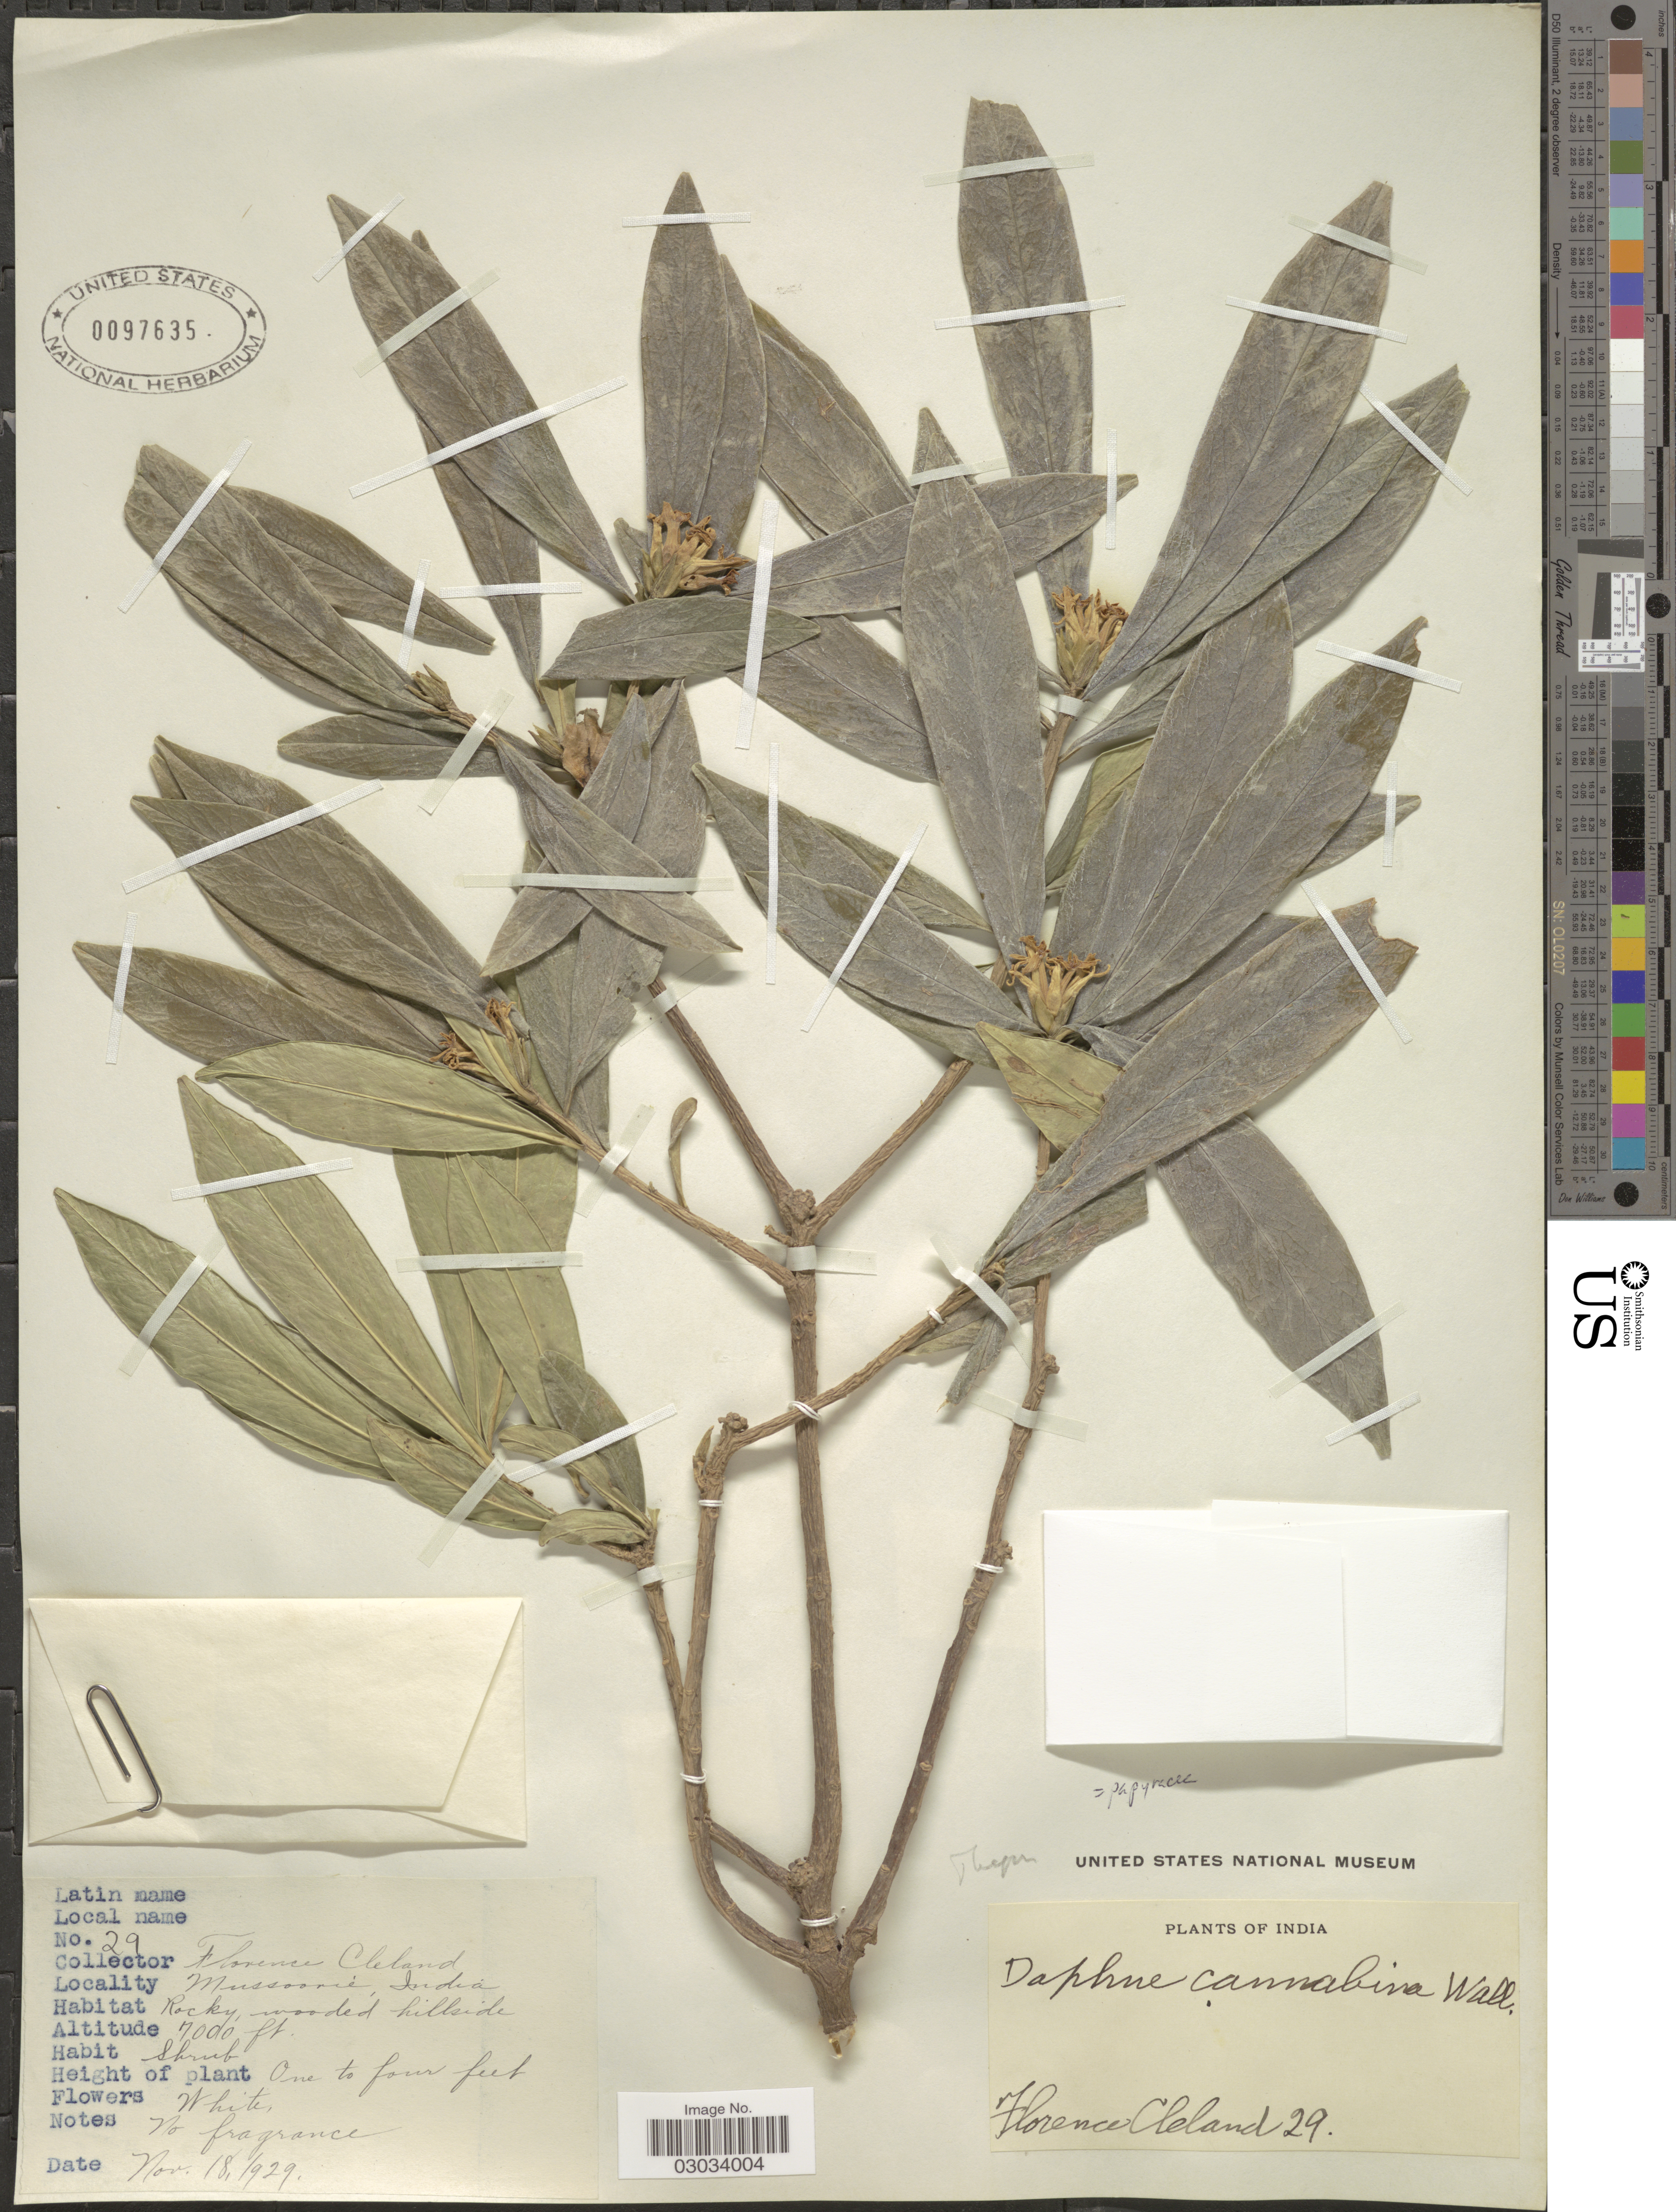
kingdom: Plantae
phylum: Tracheophyta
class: Magnoliopsida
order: Malvales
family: Thymelaeaceae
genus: Daphne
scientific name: Daphne papyracea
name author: Wall. ex Steud.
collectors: F. Cleland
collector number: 29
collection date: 1929-11-18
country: India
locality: Mussoorie.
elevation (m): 2134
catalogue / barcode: US 97635